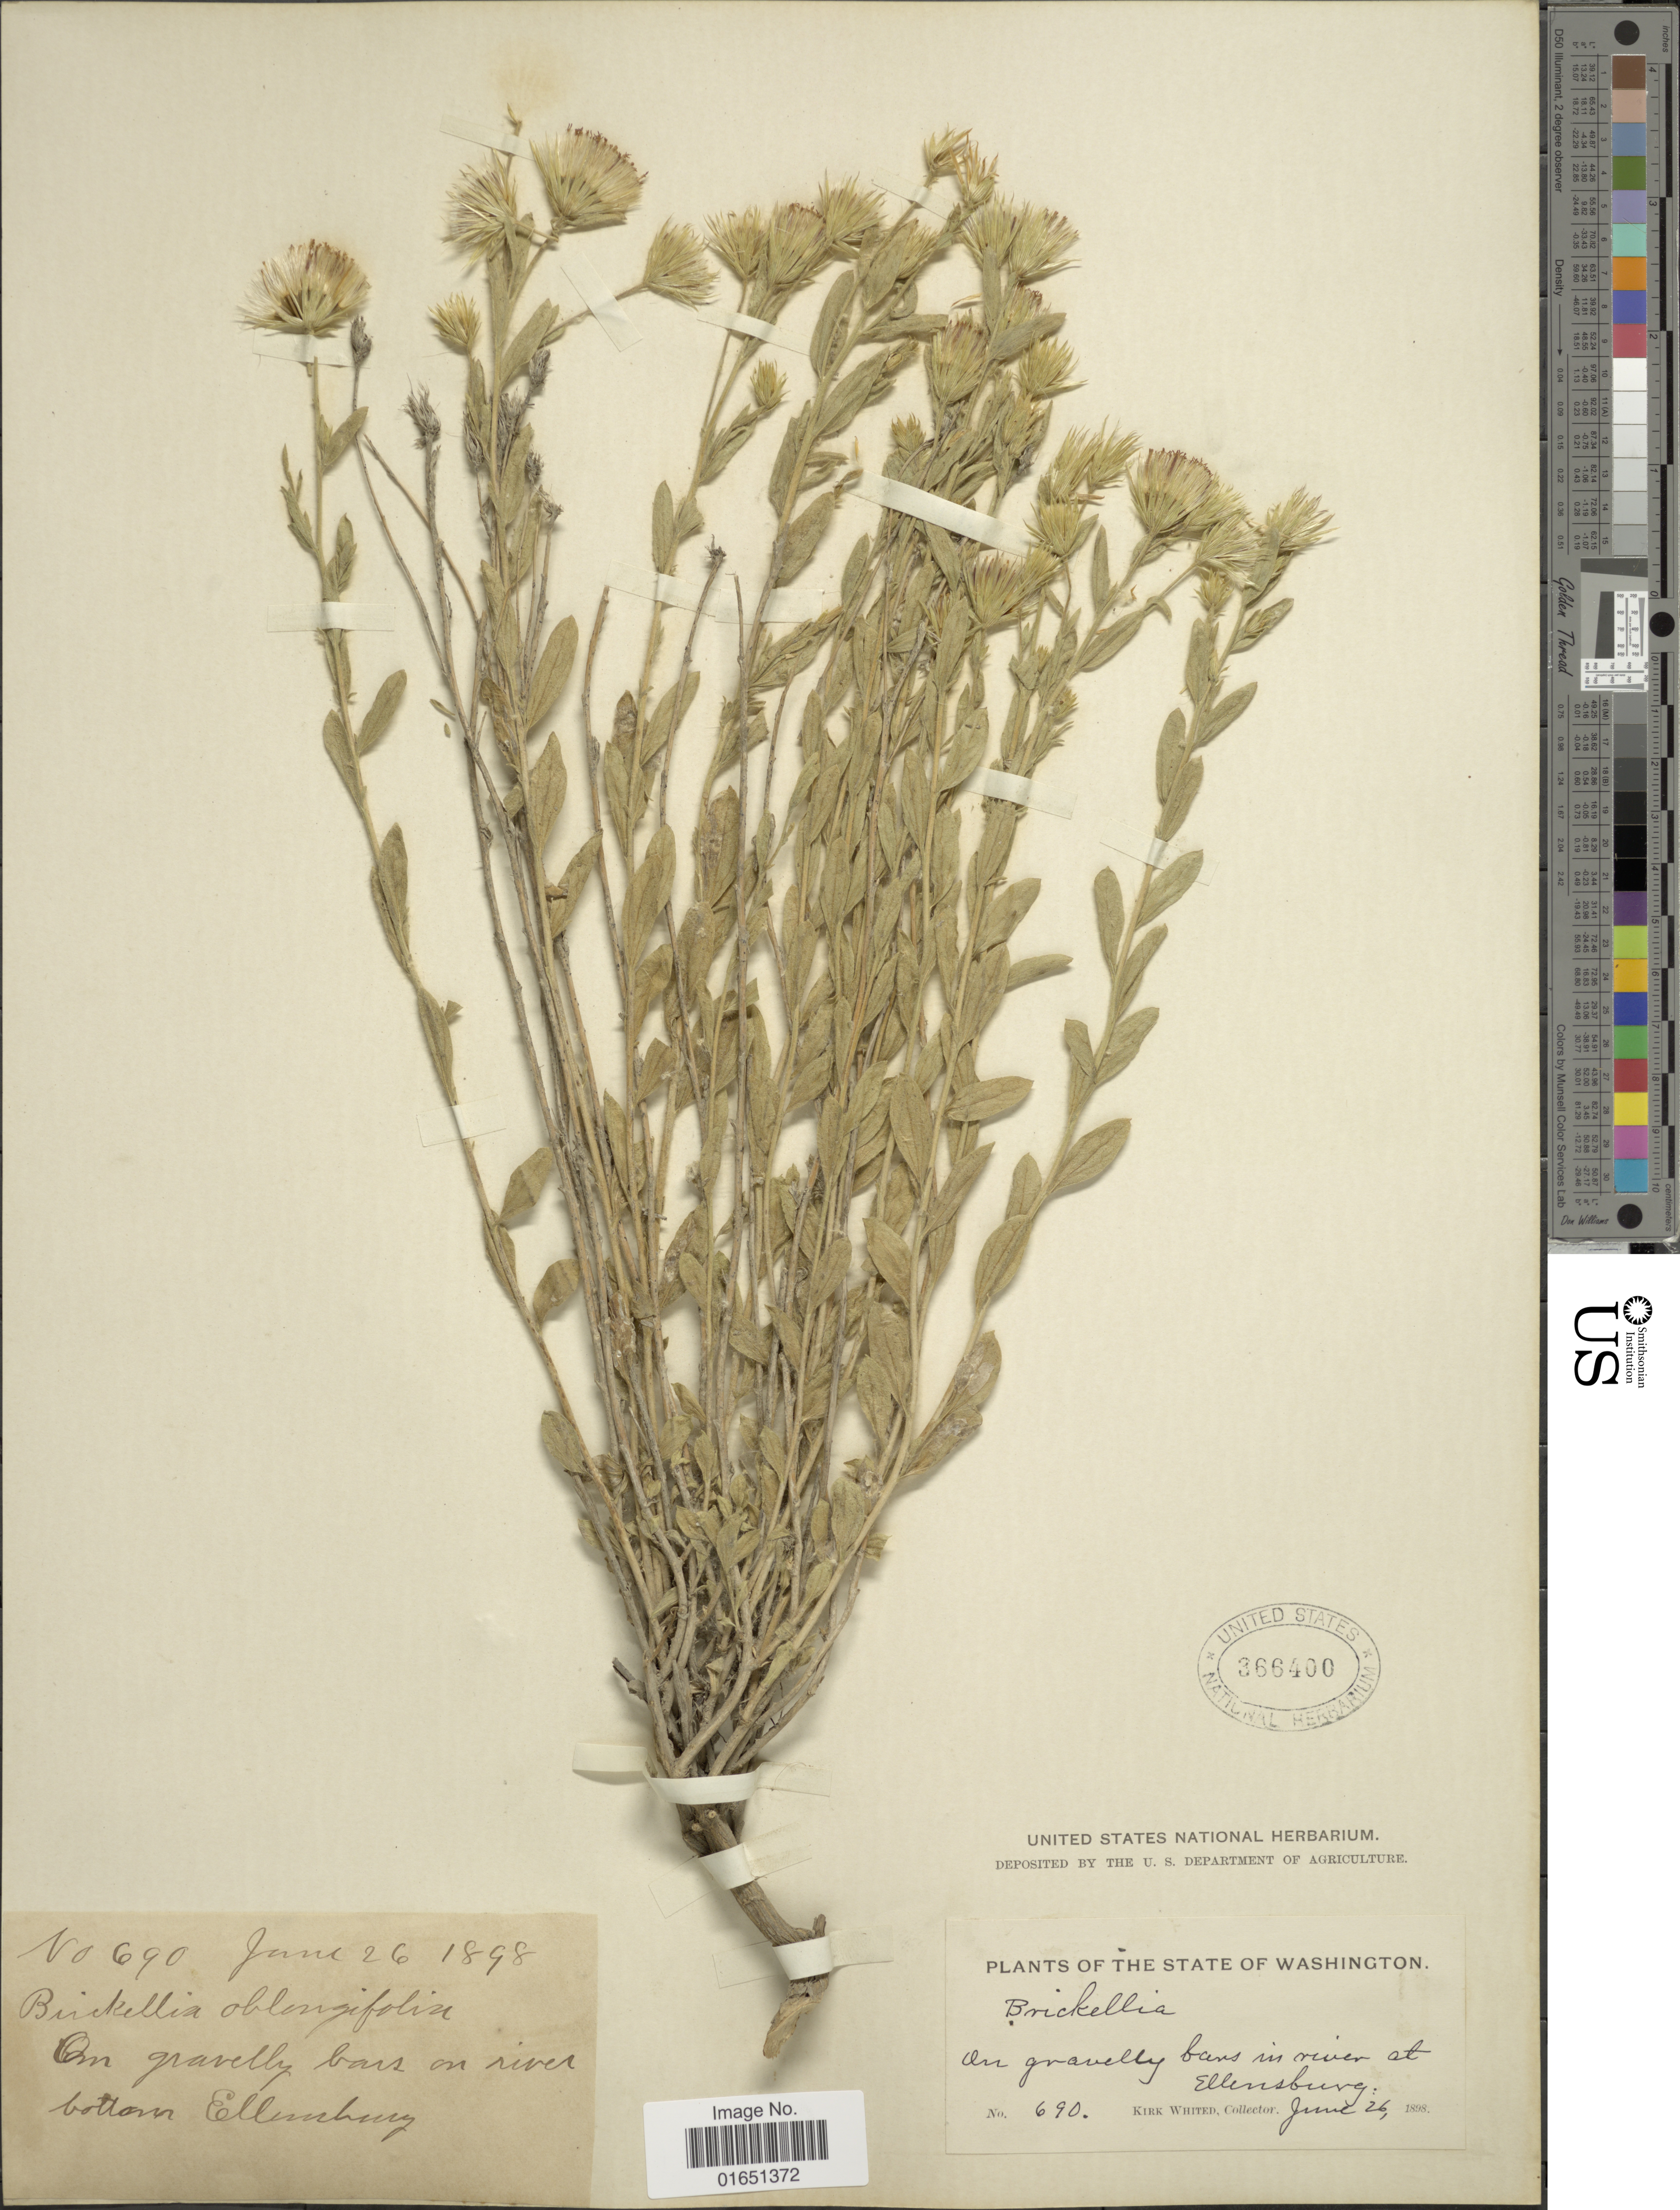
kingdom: Plantae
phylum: Tracheophyta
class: Magnoliopsida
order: Asterales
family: Asteraceae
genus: Brickellia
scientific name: Brickellia oblongifolia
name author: Nutt.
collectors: K. Whited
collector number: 690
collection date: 1989-06-26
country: United States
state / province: Washington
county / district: Kittitas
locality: On gravelly bars in river at Ellensburg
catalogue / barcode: US 366400